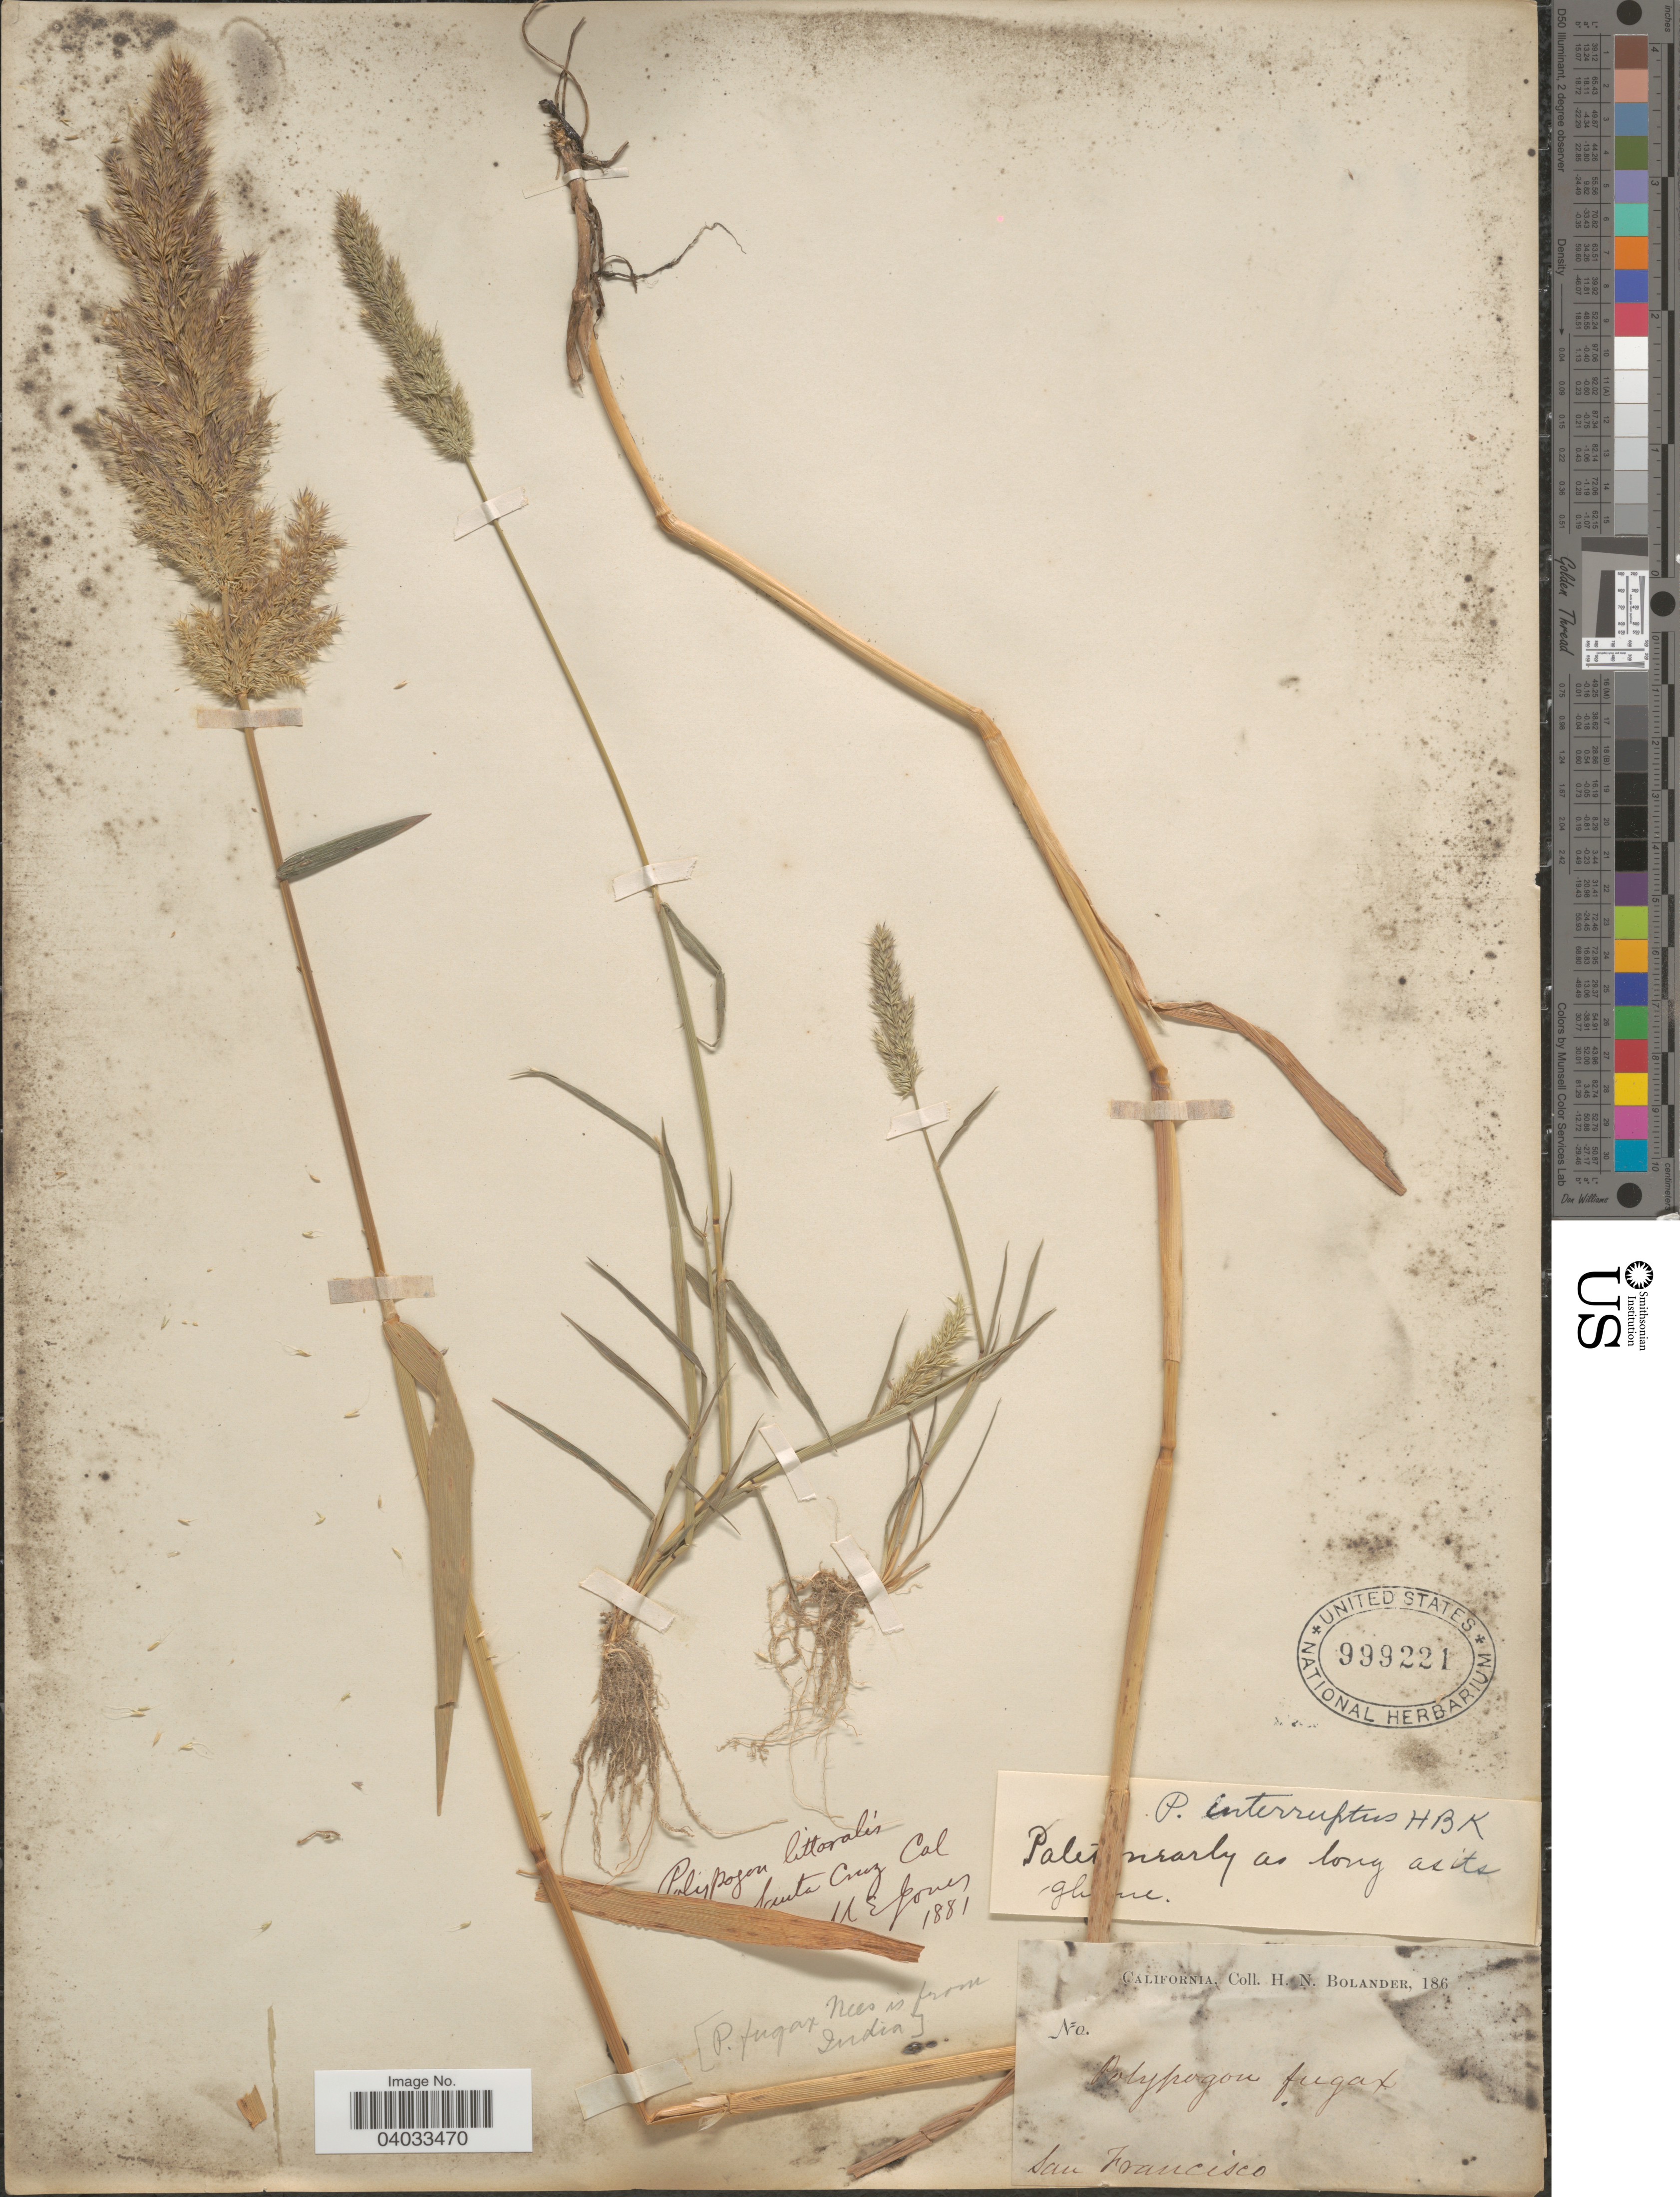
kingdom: Plantae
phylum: Tracheophyta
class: Liliopsida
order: Poales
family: Poaceae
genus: Polypogon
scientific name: Polypogon interruptus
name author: Kunth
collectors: H. Bolander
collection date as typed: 186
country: United States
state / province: California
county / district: San Francisco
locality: San Francisco.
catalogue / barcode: US 999221